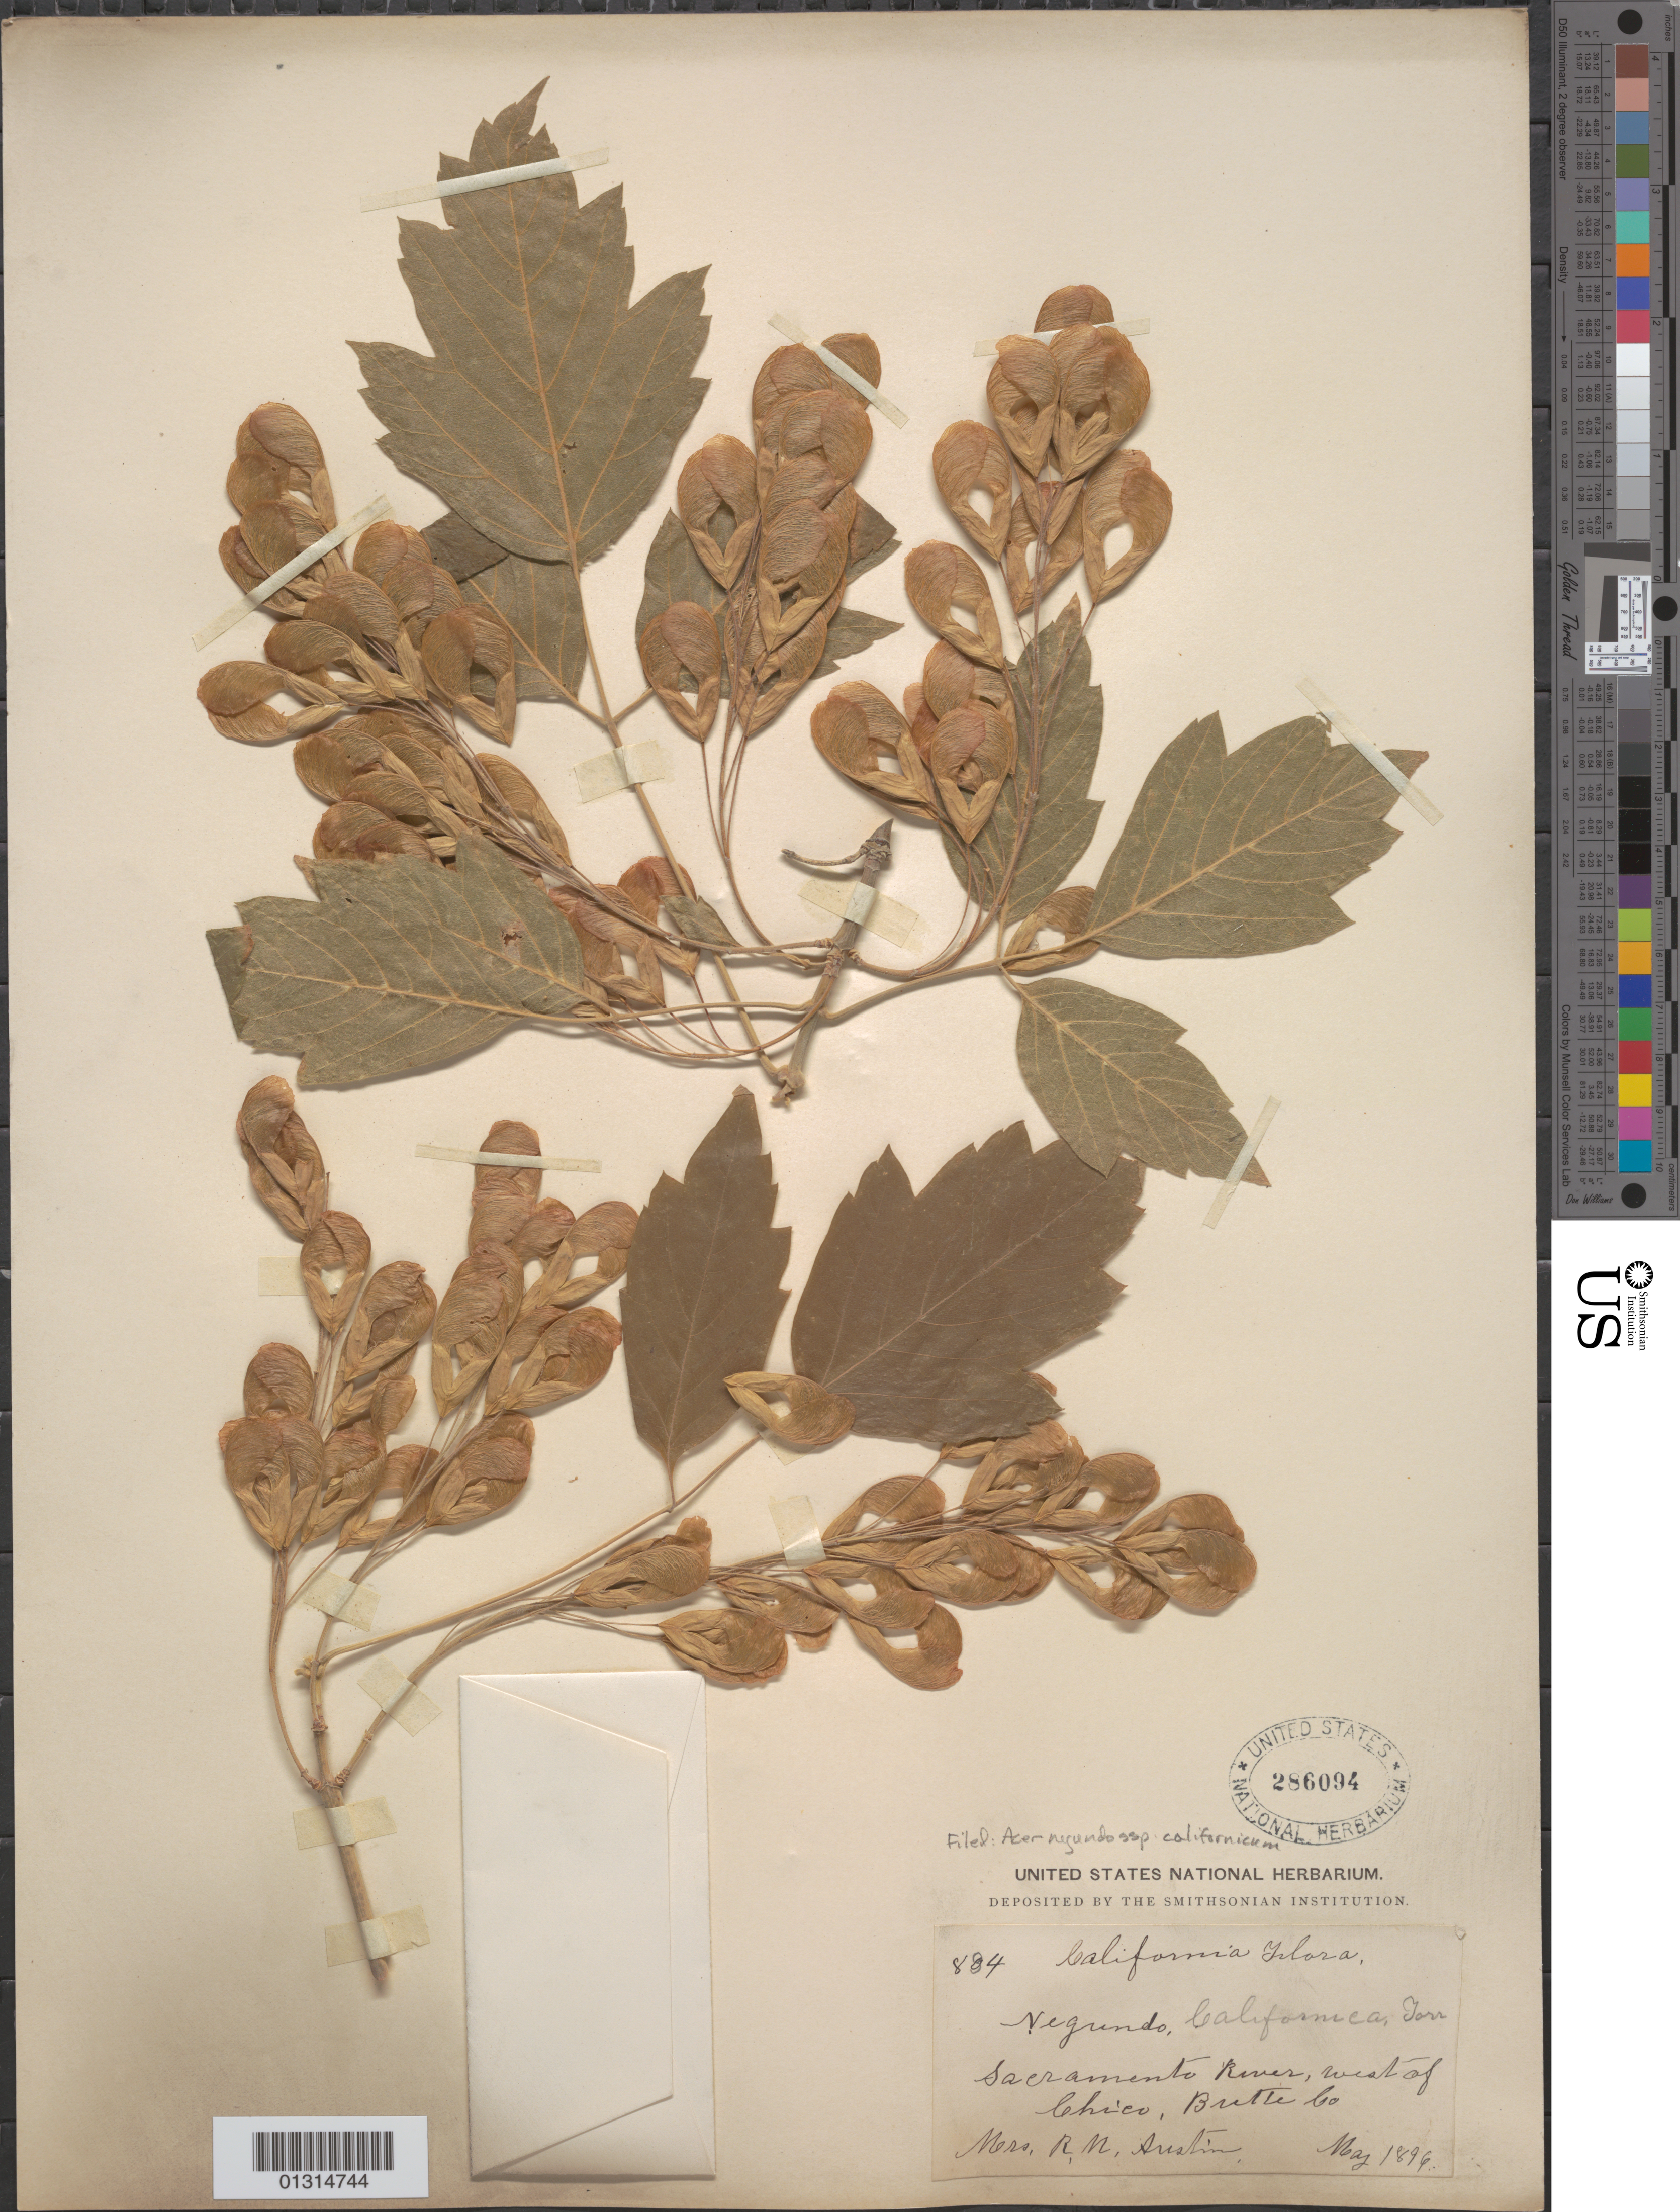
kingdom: Plantae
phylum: Tracheophyta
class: Magnoliopsida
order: Sapindales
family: Sapindaceae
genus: Acer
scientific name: Acer negundo subsp. californicum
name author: (Torr. & A. Gray) Wesm.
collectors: R. Austin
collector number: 884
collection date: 1896-05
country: United States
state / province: California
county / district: Butte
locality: Butte County, Sacramento River, W of Chico.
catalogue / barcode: US 286094